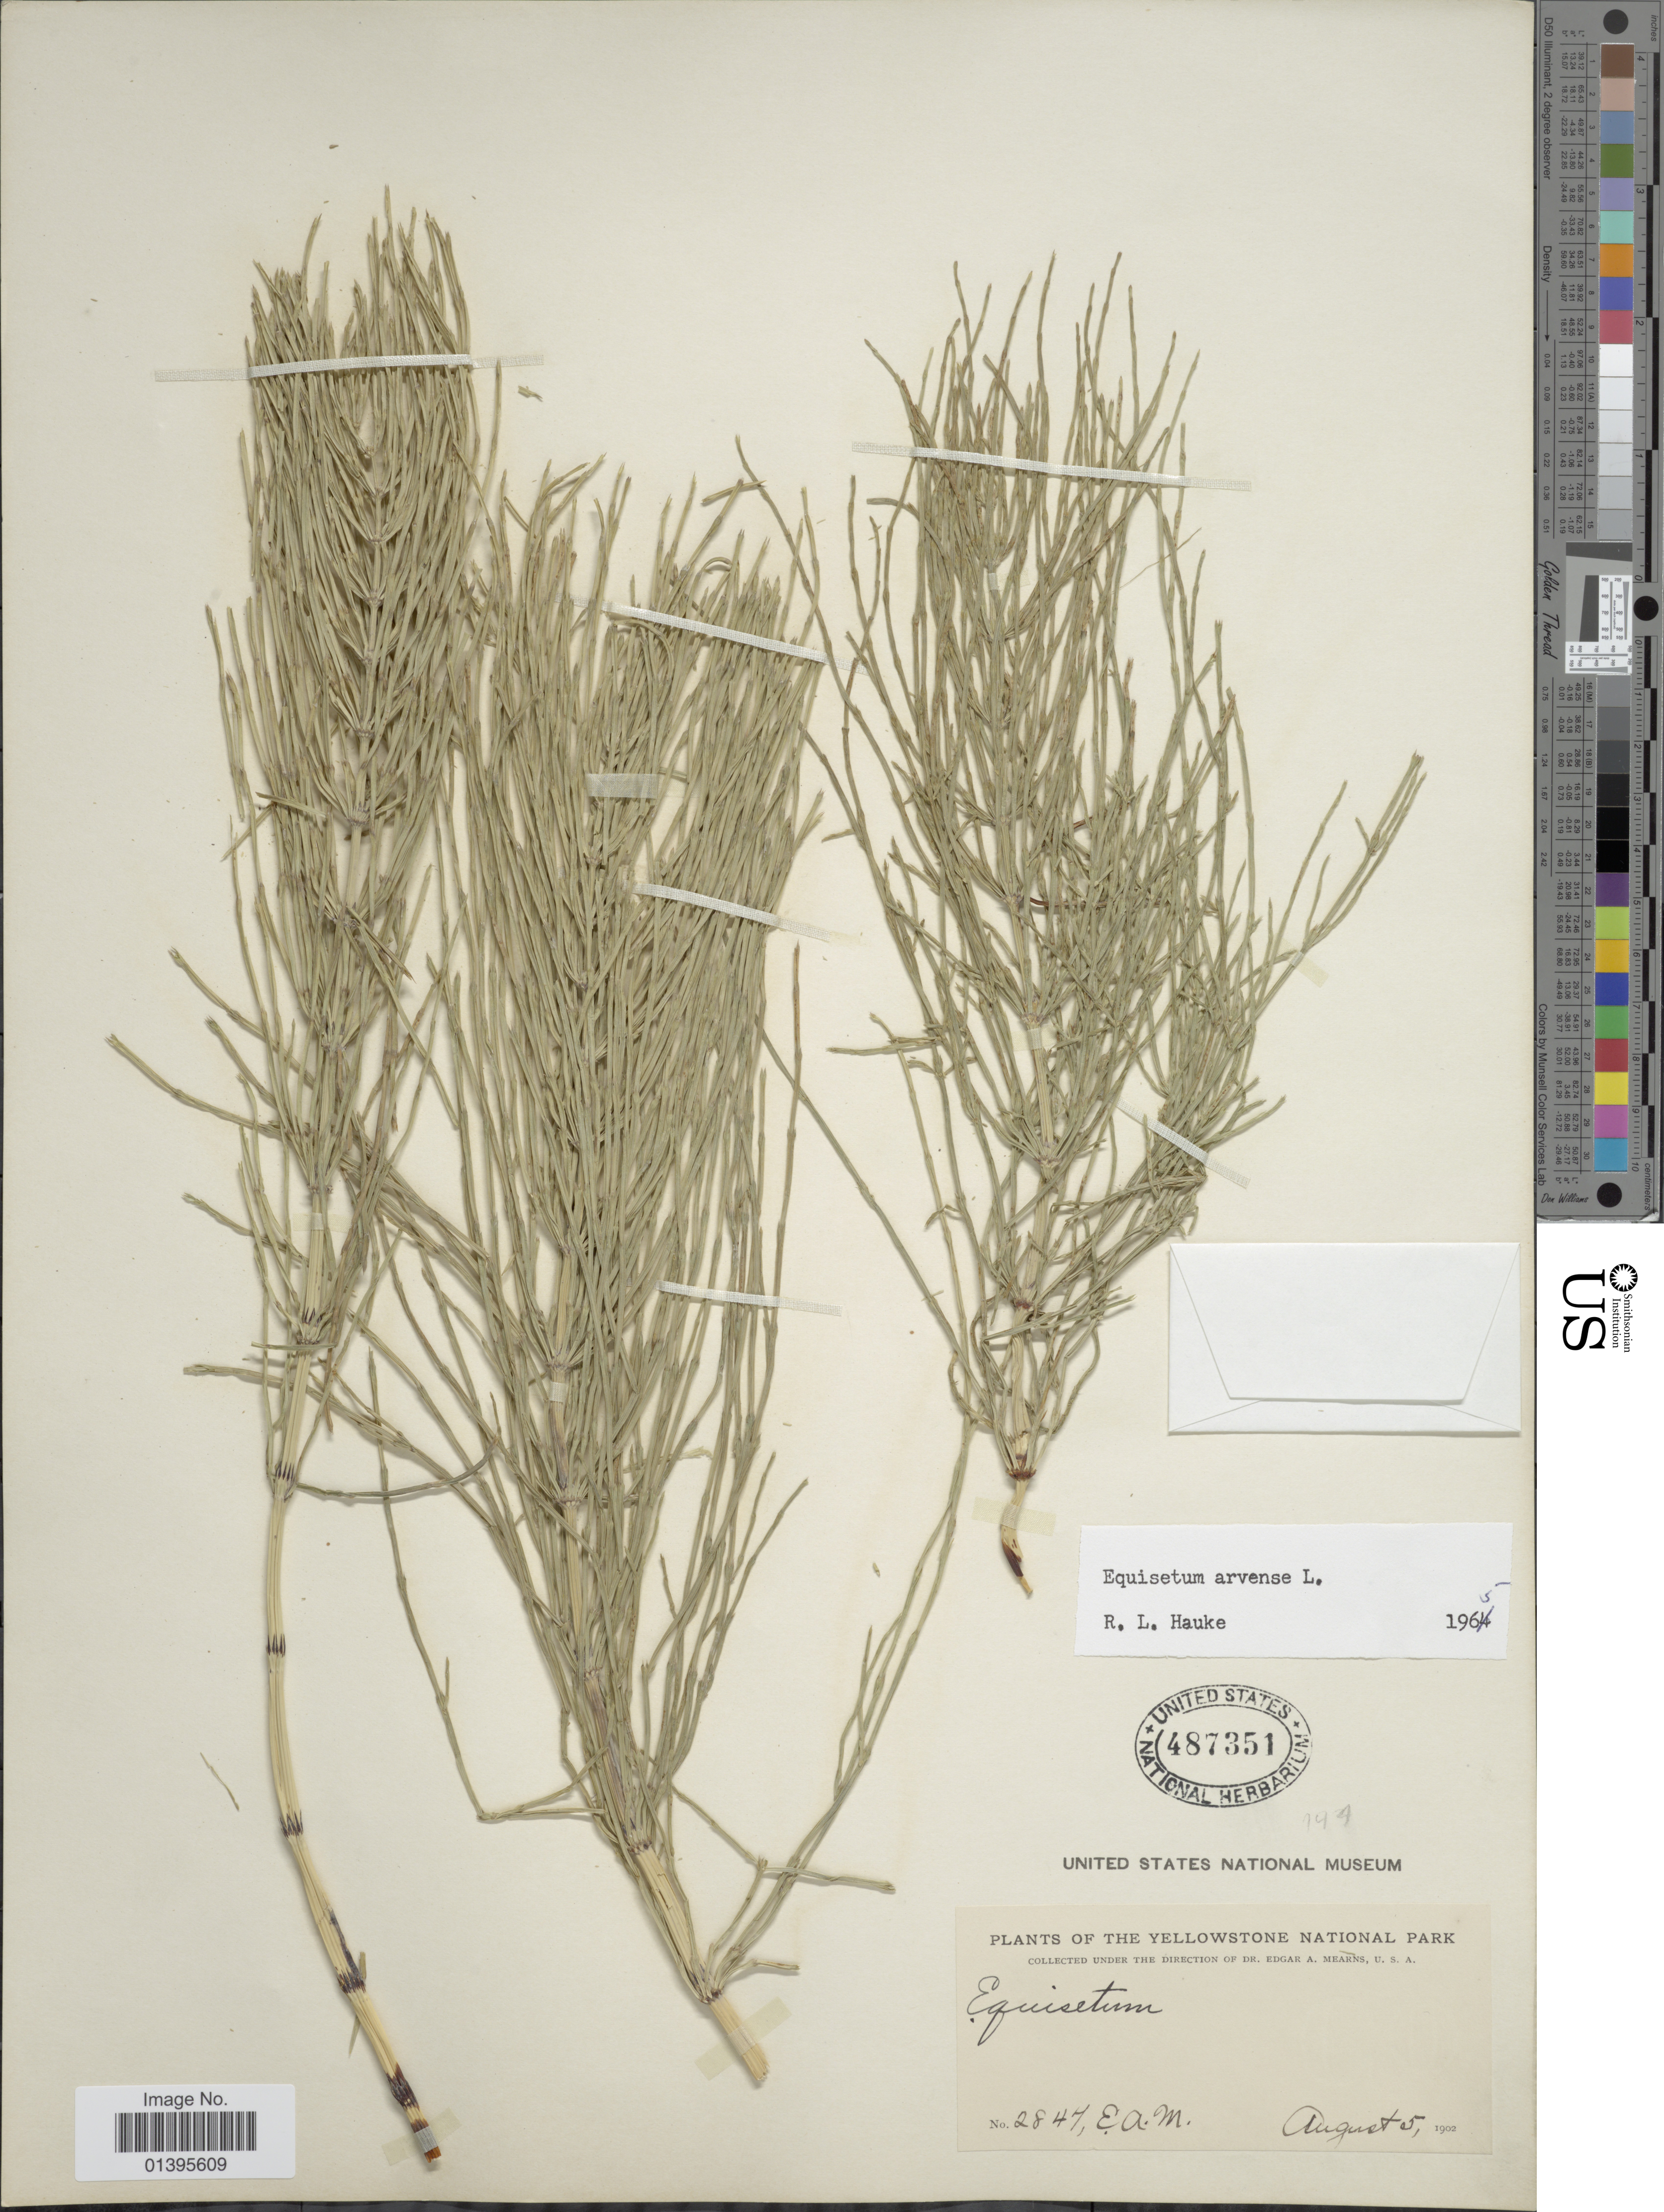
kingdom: Plantae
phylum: Tracheophyta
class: Polypodiopsida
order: Equisetales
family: Equisetaceae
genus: Equisetum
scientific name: Equisetum arvense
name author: L.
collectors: E. A. Mearns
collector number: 2847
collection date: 1902-08-05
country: United States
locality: Yellowstone National Park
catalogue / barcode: US 487351